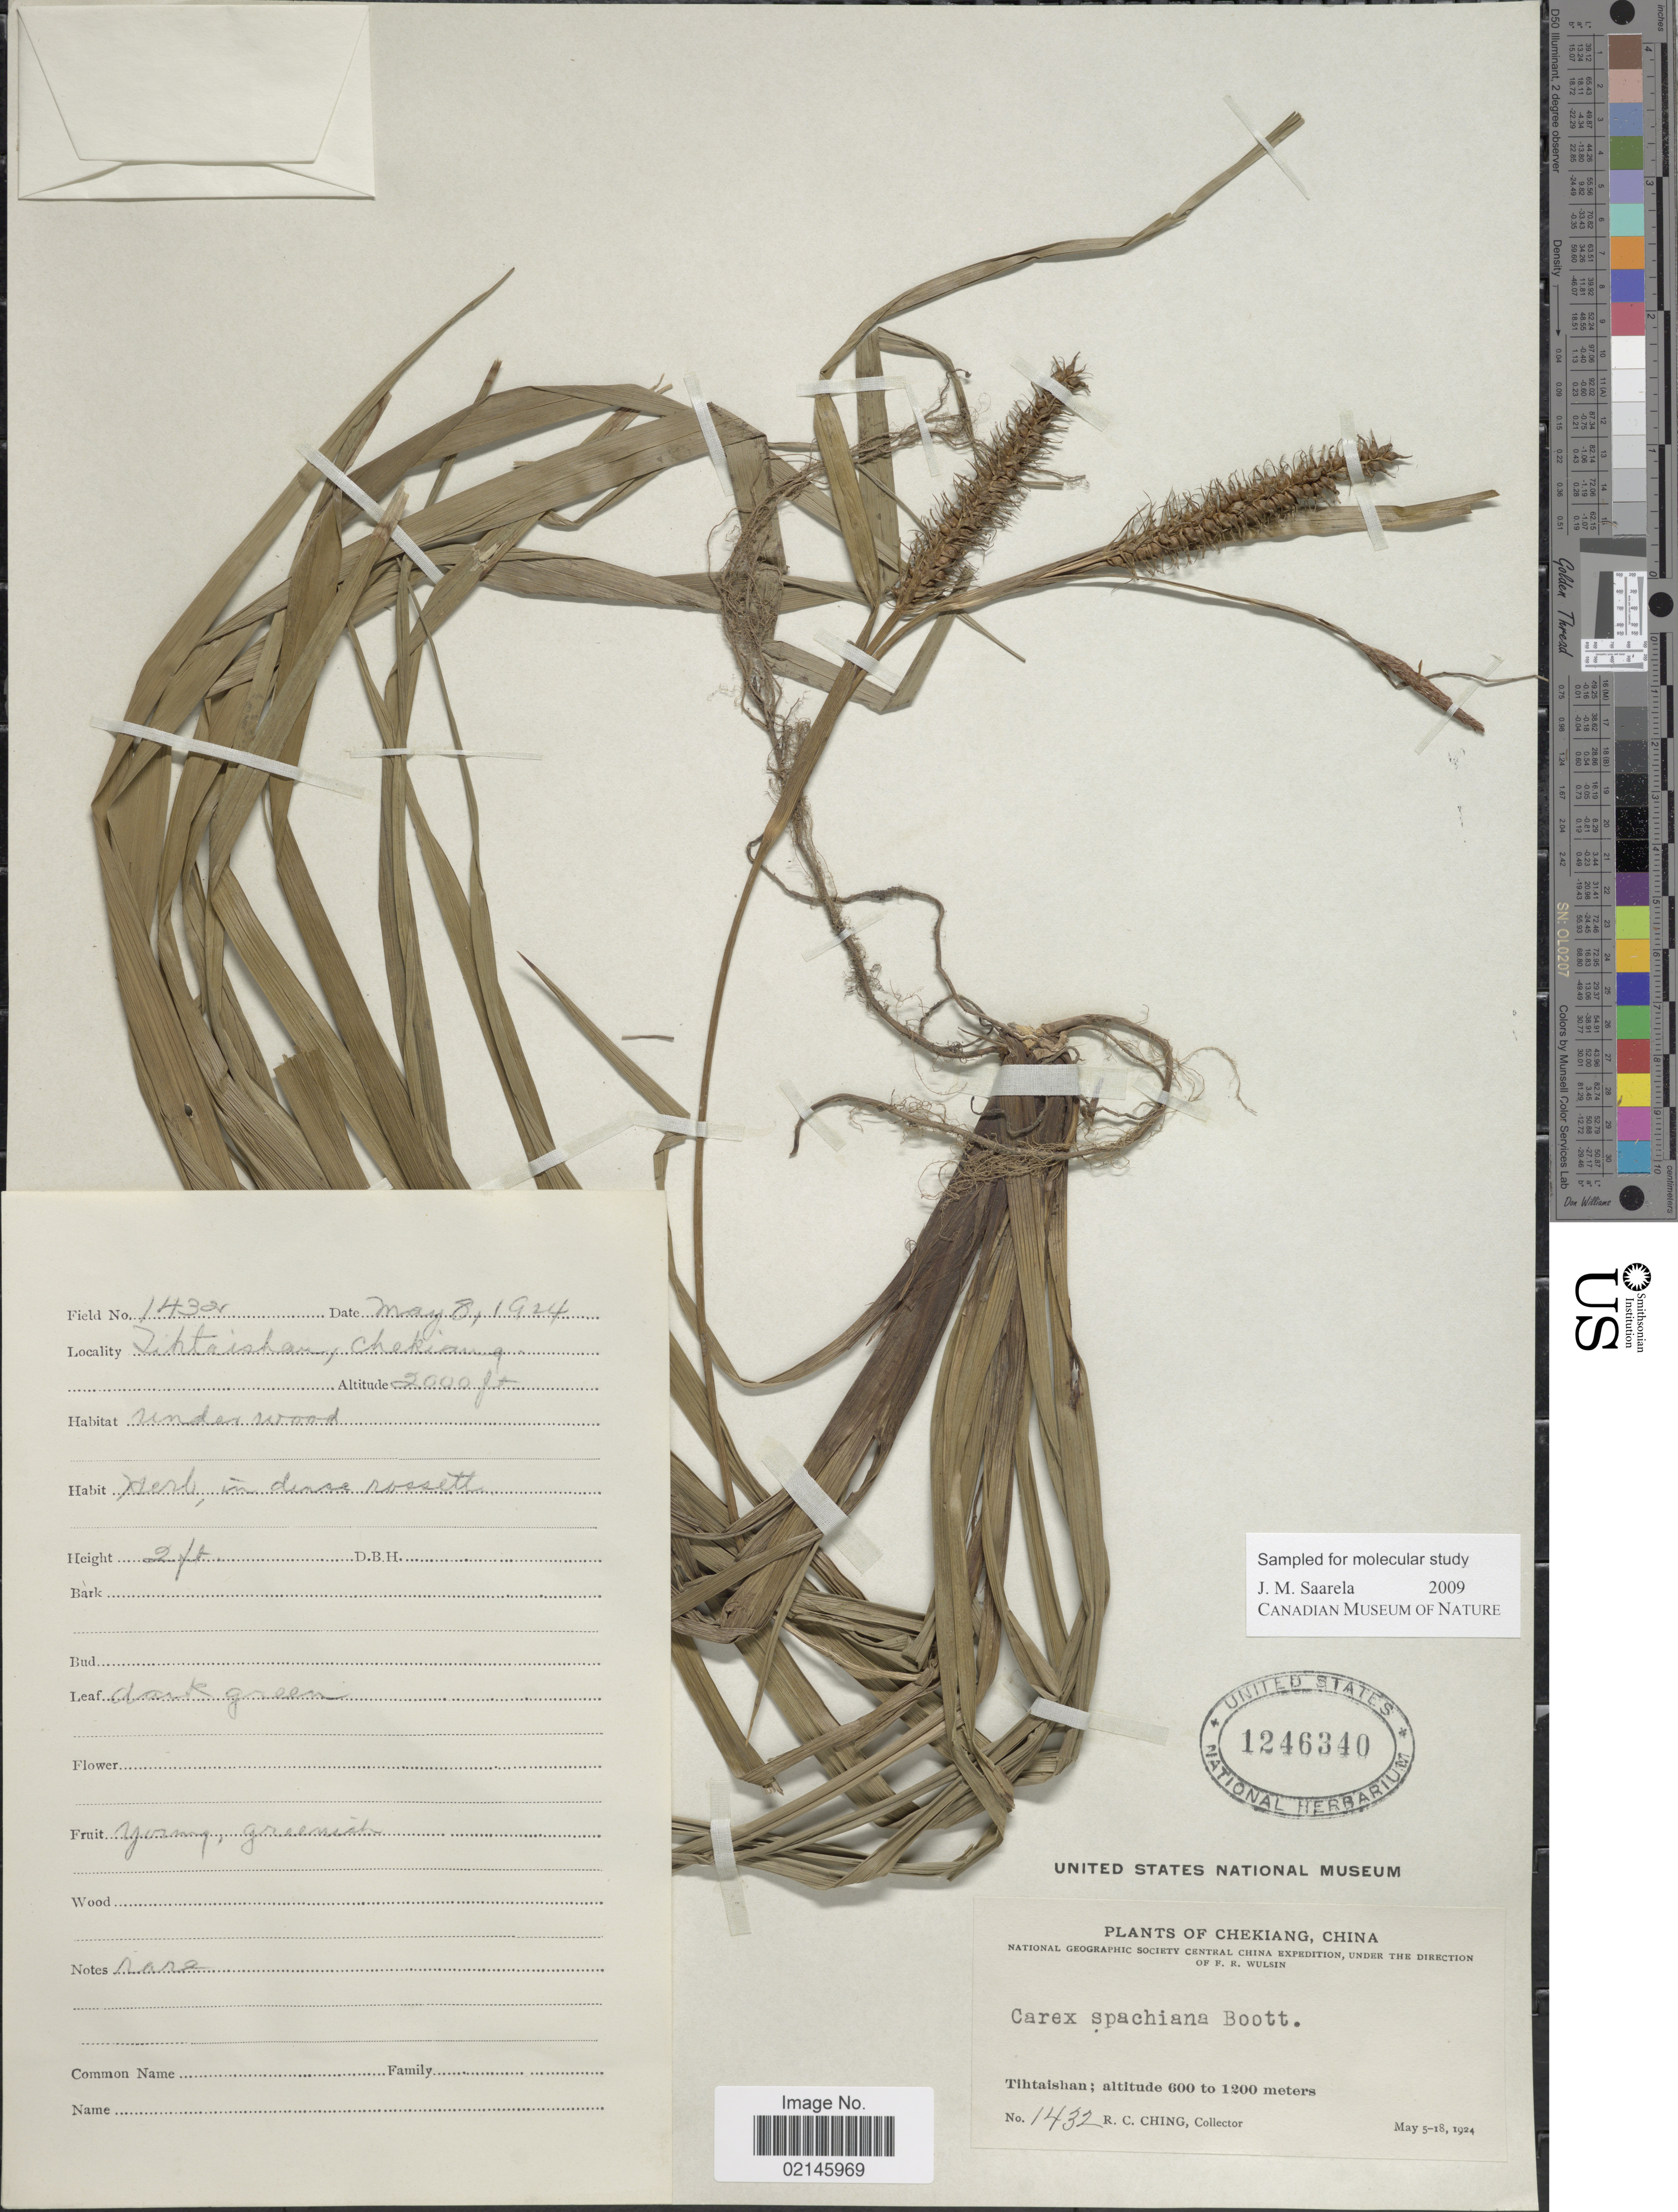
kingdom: Plantae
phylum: Tracheophyta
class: Liliopsida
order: Poales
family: Cyperaceae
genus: Carex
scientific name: Carex spachiana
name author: Boott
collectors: R. C. Ching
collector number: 1432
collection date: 1924-05-08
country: China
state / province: Zhejiang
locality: Tihtaishan, Chekiang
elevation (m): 610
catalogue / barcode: US 1246340